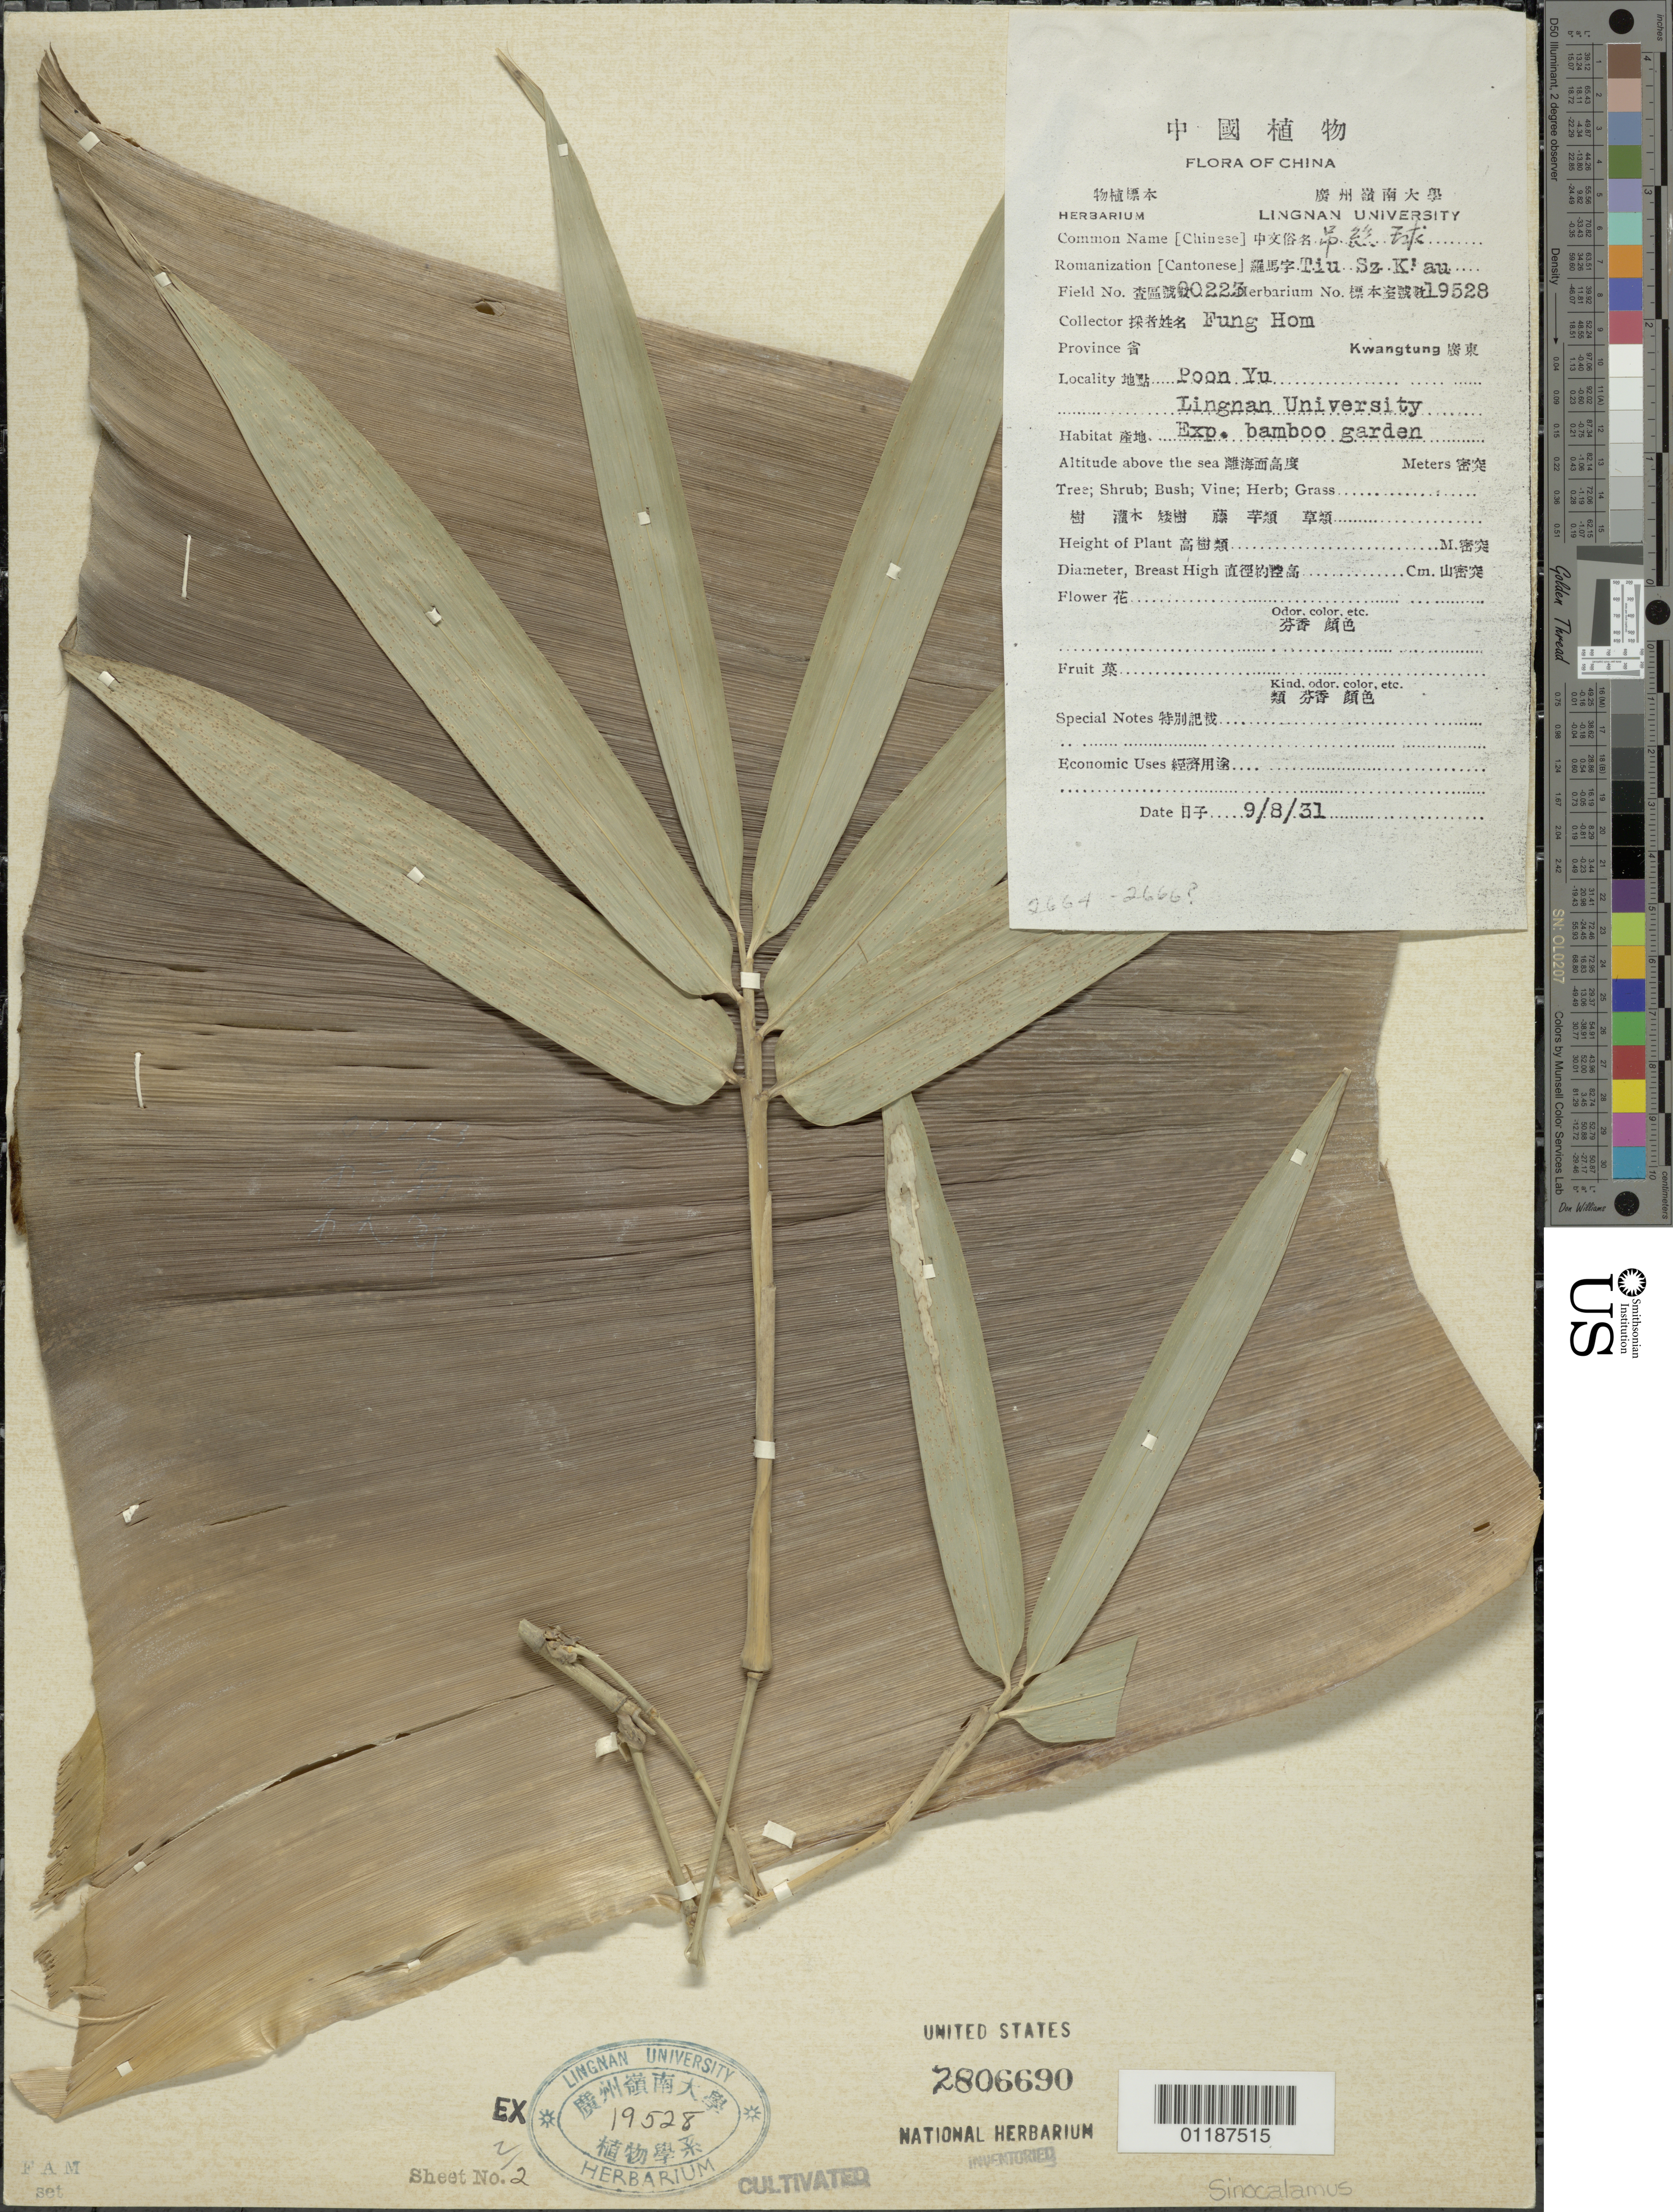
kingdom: Plantae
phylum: Tracheophyta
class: Liliopsida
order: Poales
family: Poaceae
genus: Sinocalamus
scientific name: Sinocalamus sp.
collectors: H. L. Fung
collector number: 223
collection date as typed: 08 Sep 1931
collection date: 1931-09-08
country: China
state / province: Guangdong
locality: Poon Yu, Honan Lingnan University Exp. Bamboo Garden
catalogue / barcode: US 2806690